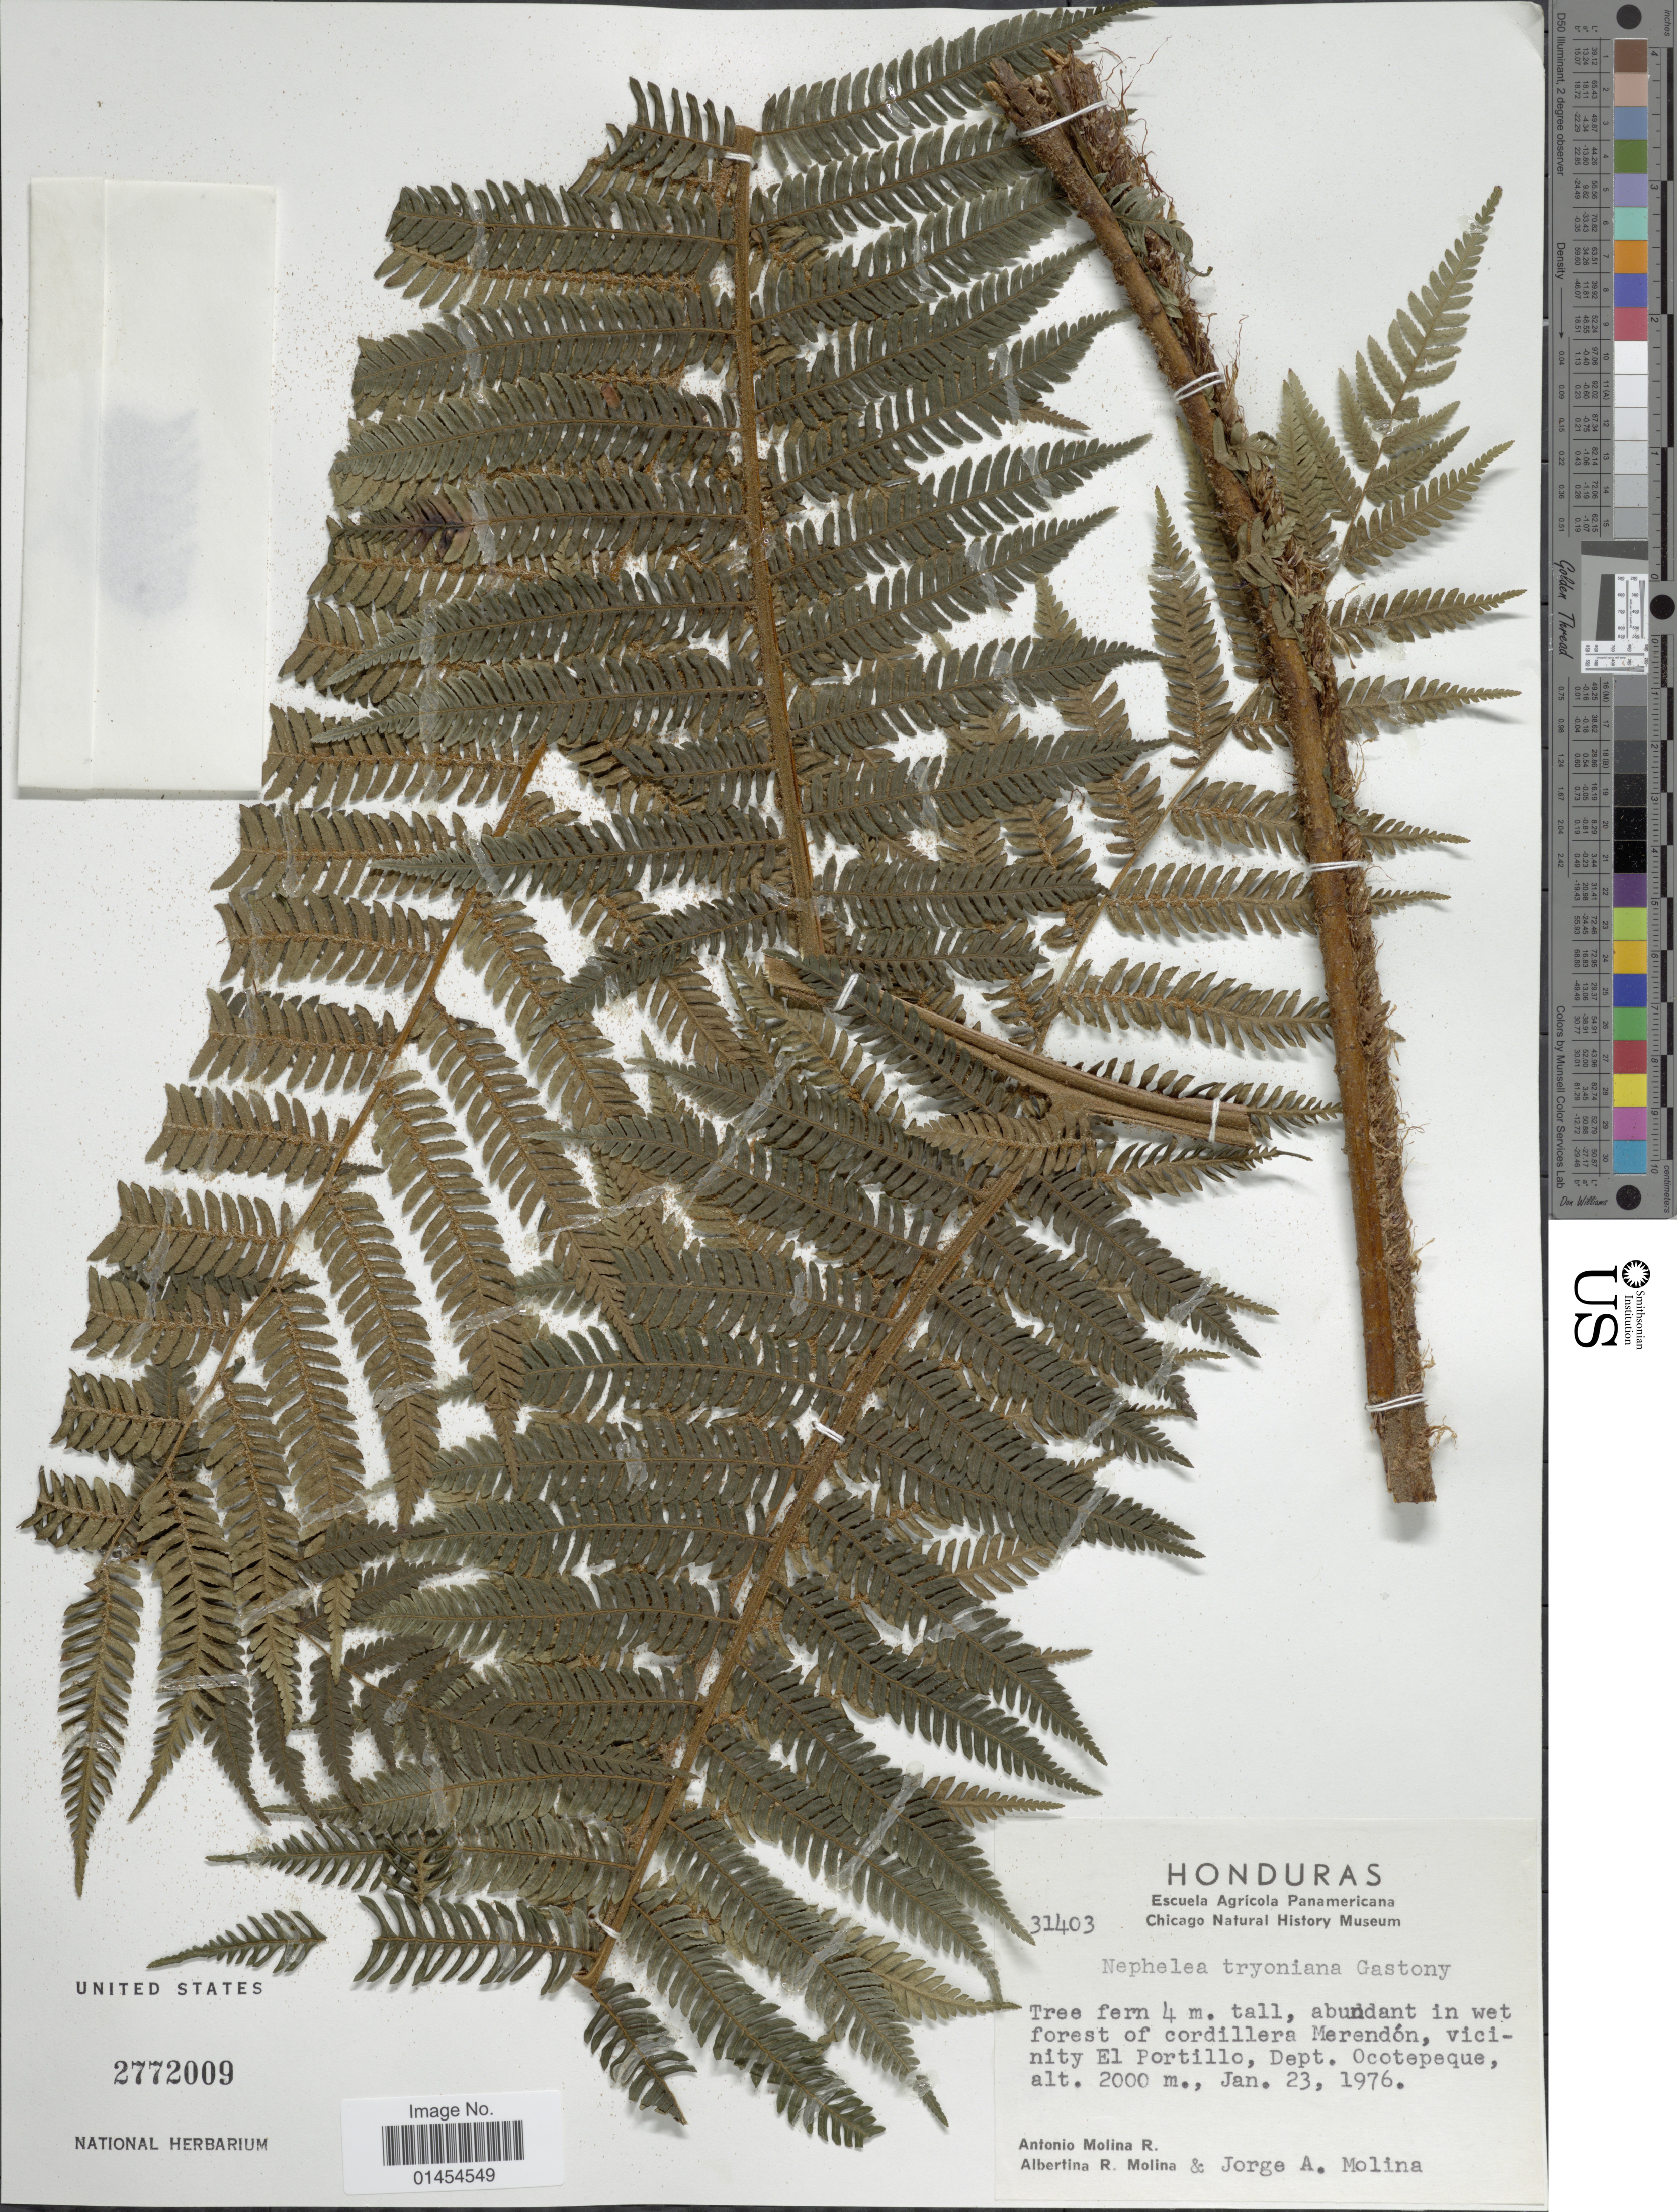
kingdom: Plantae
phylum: Tracheophyta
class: Polypodiopsida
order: Cyatheales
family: Cyatheaceae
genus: Alsophila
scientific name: Alsophila tryoniana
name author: (Gastony) D.S. Conant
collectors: A. Molina R., A. R. Molina & J. A. Molina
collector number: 31403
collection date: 1976-01-23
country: Honduras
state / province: Ocotepeque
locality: Abundant in wet forest of cordillera Merendón, vicinity El Portillo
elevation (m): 2000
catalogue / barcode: US 2772009